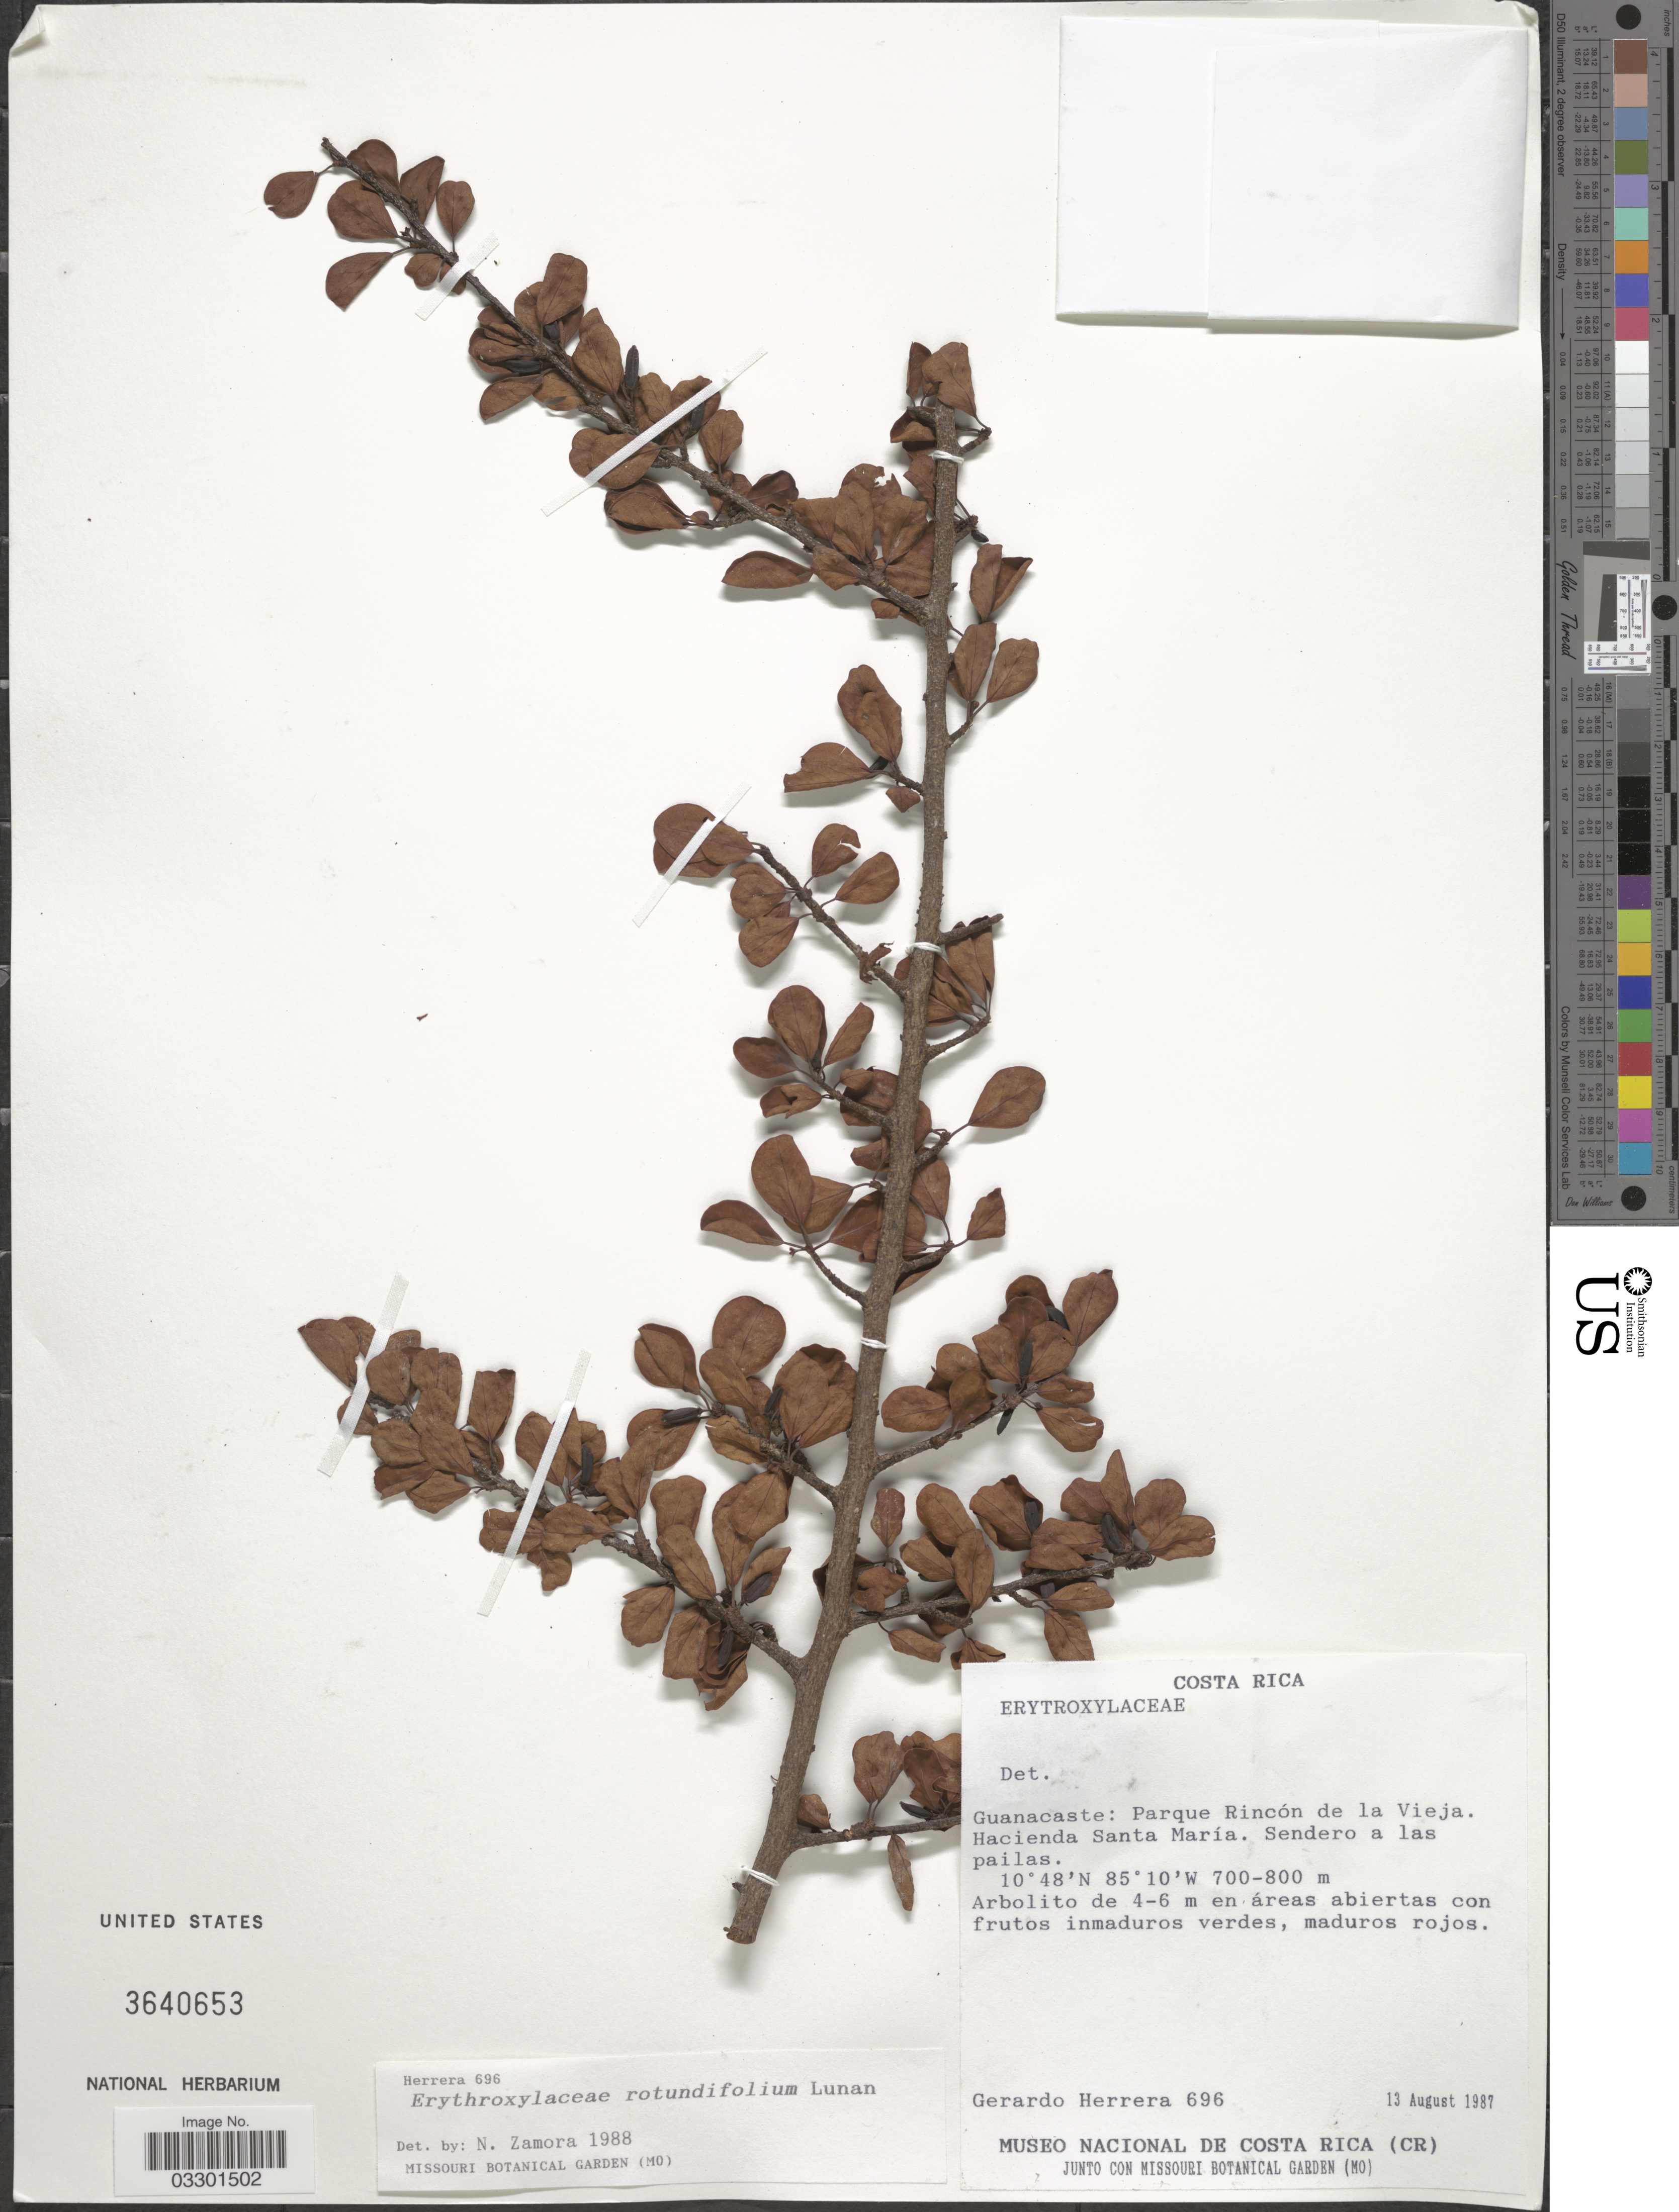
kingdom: Plantae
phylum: Tracheophyta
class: Magnoliopsida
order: Malpighiales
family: Erythroxylaceae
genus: Erythroxylum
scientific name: Erythroxylum rotundifolium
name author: Lunan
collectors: G. Herrera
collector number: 696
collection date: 1987-08-13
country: Costa Rica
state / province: Guanacaste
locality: Parque Rincón de la Vieja. Hacienda Santa María. Sendero a las pailas.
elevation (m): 700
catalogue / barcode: US 3640653